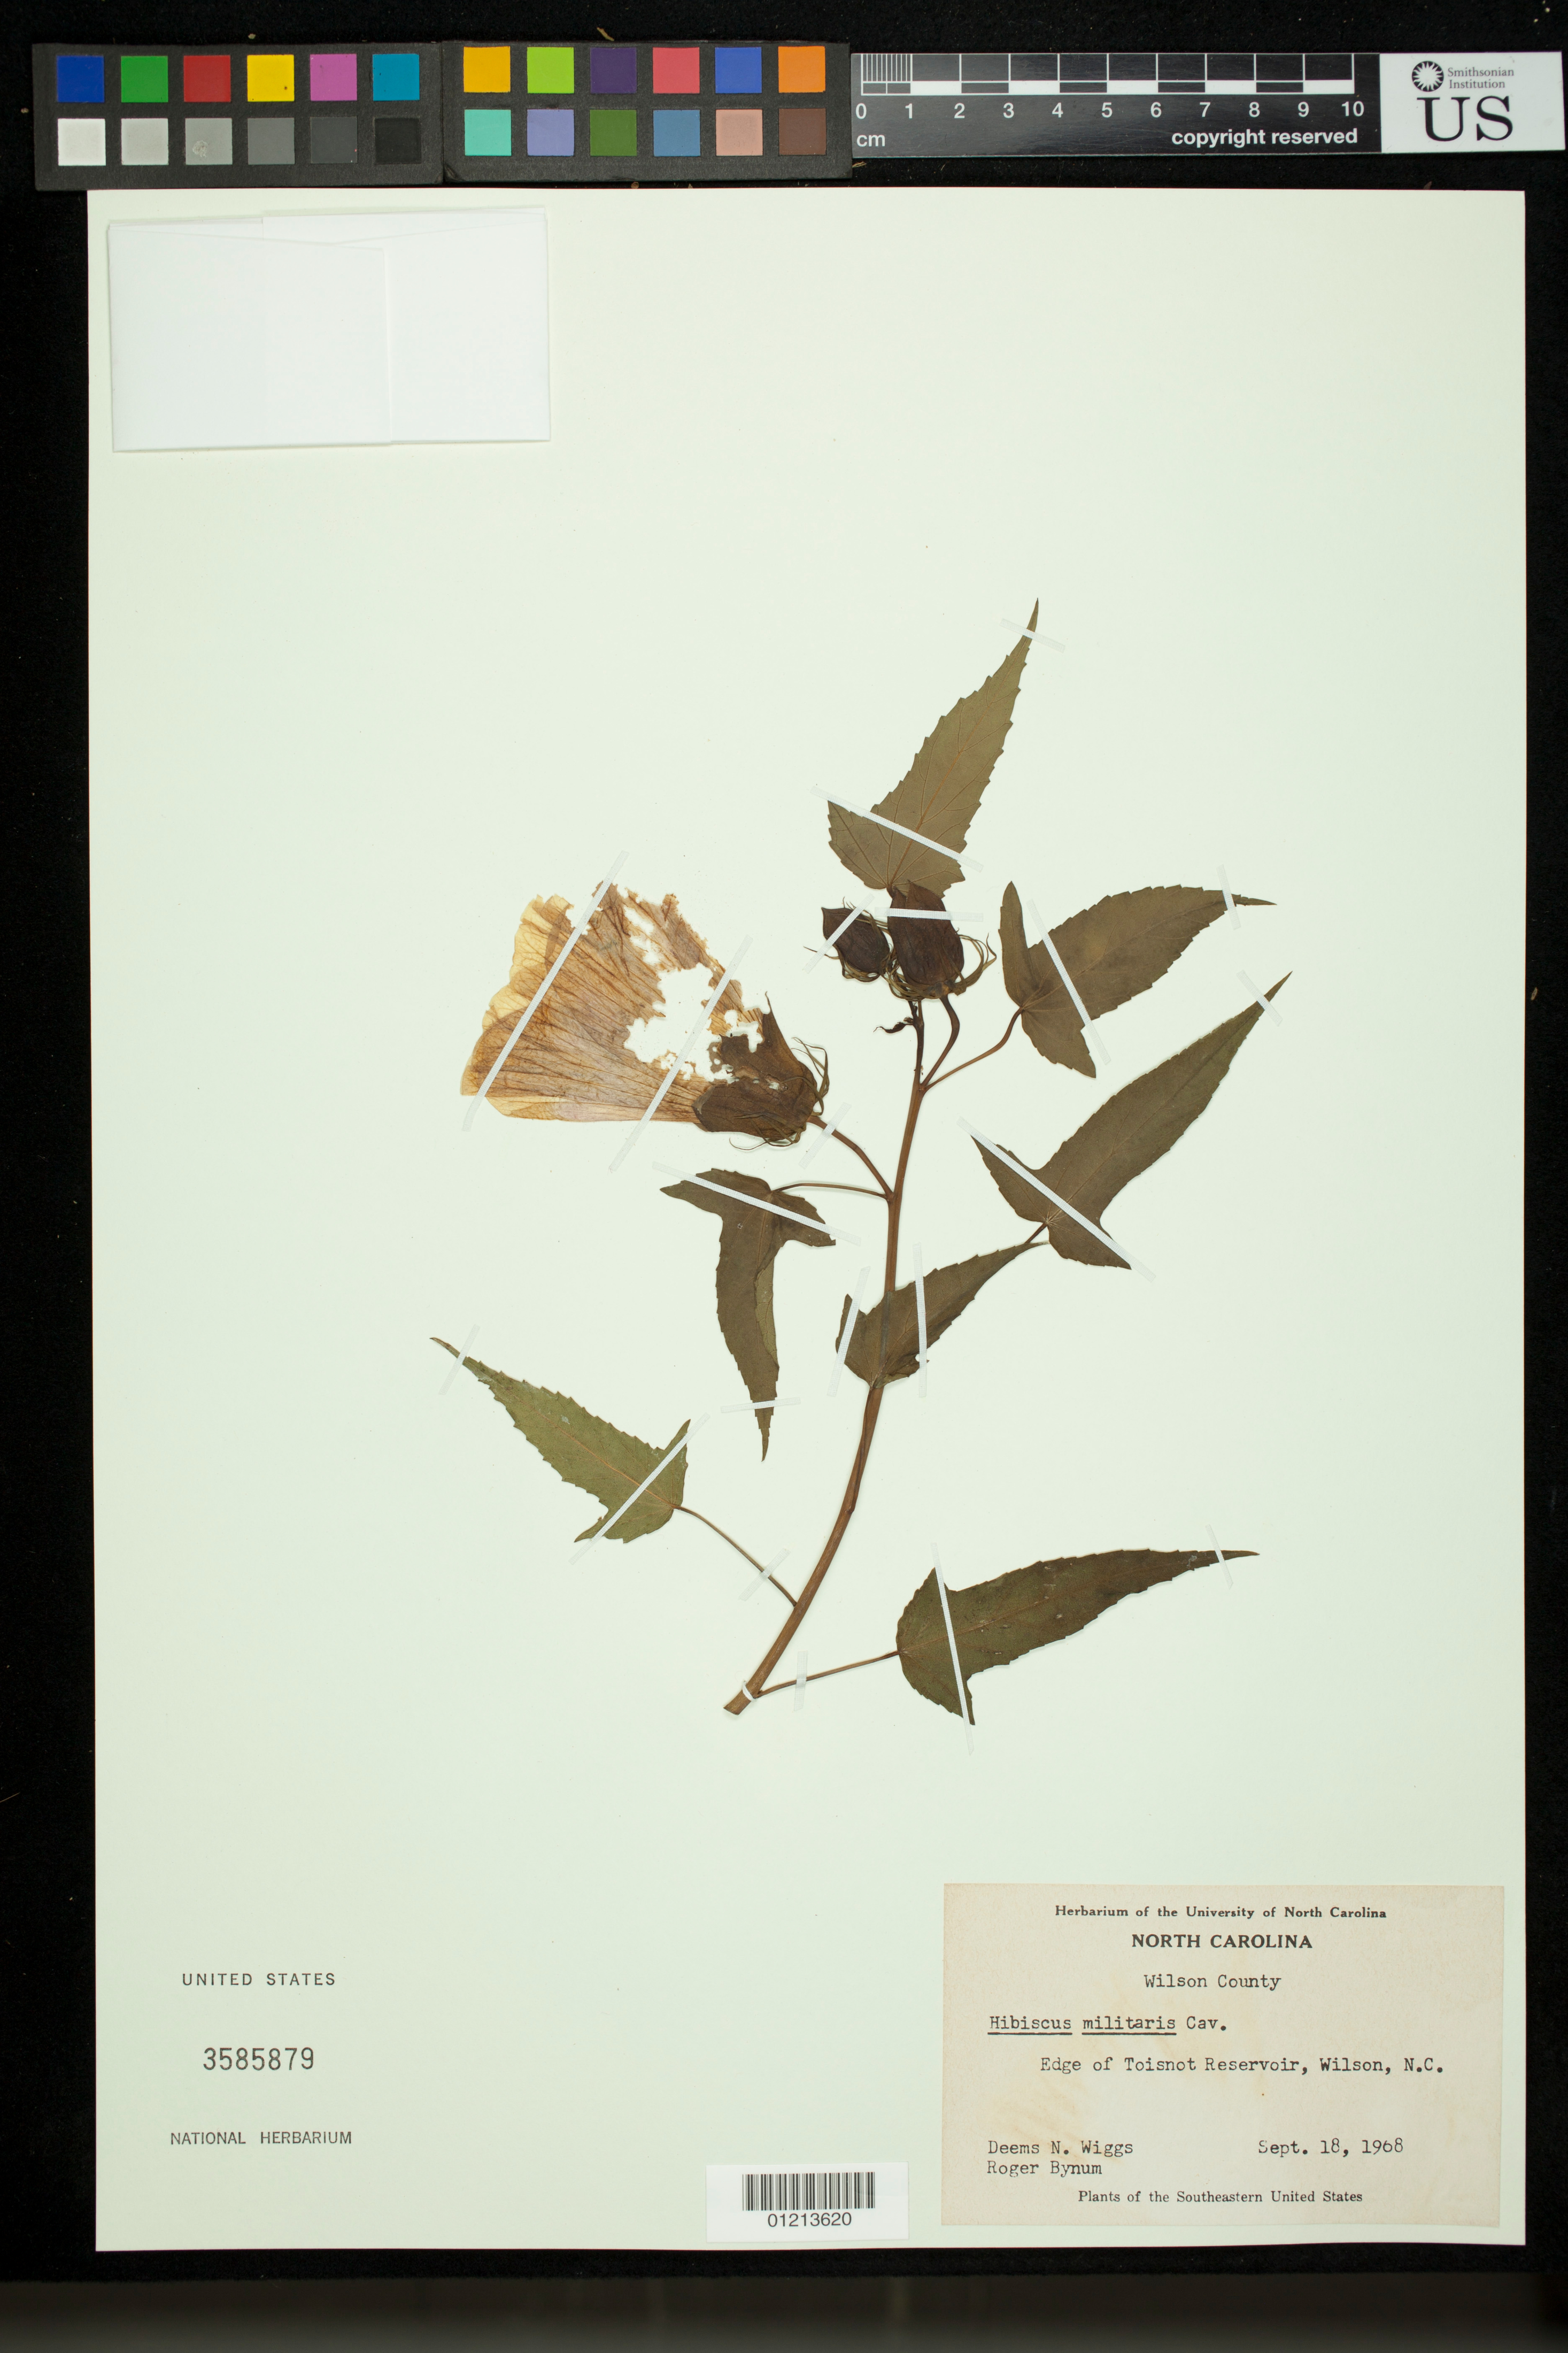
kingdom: Plantae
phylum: Tracheophyta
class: Magnoliopsida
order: Malvales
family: Malvaceae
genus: Hibiscus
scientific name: Hibiscus militaris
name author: Cav.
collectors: D. Wiggs & H. P. Bynum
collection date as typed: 18 Sep 1968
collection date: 1968-09-18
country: United States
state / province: North Carolina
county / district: Wilson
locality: Wilson County: Edge of Toisnot Reservoir, Wilson, N.C.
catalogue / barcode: US 3585879